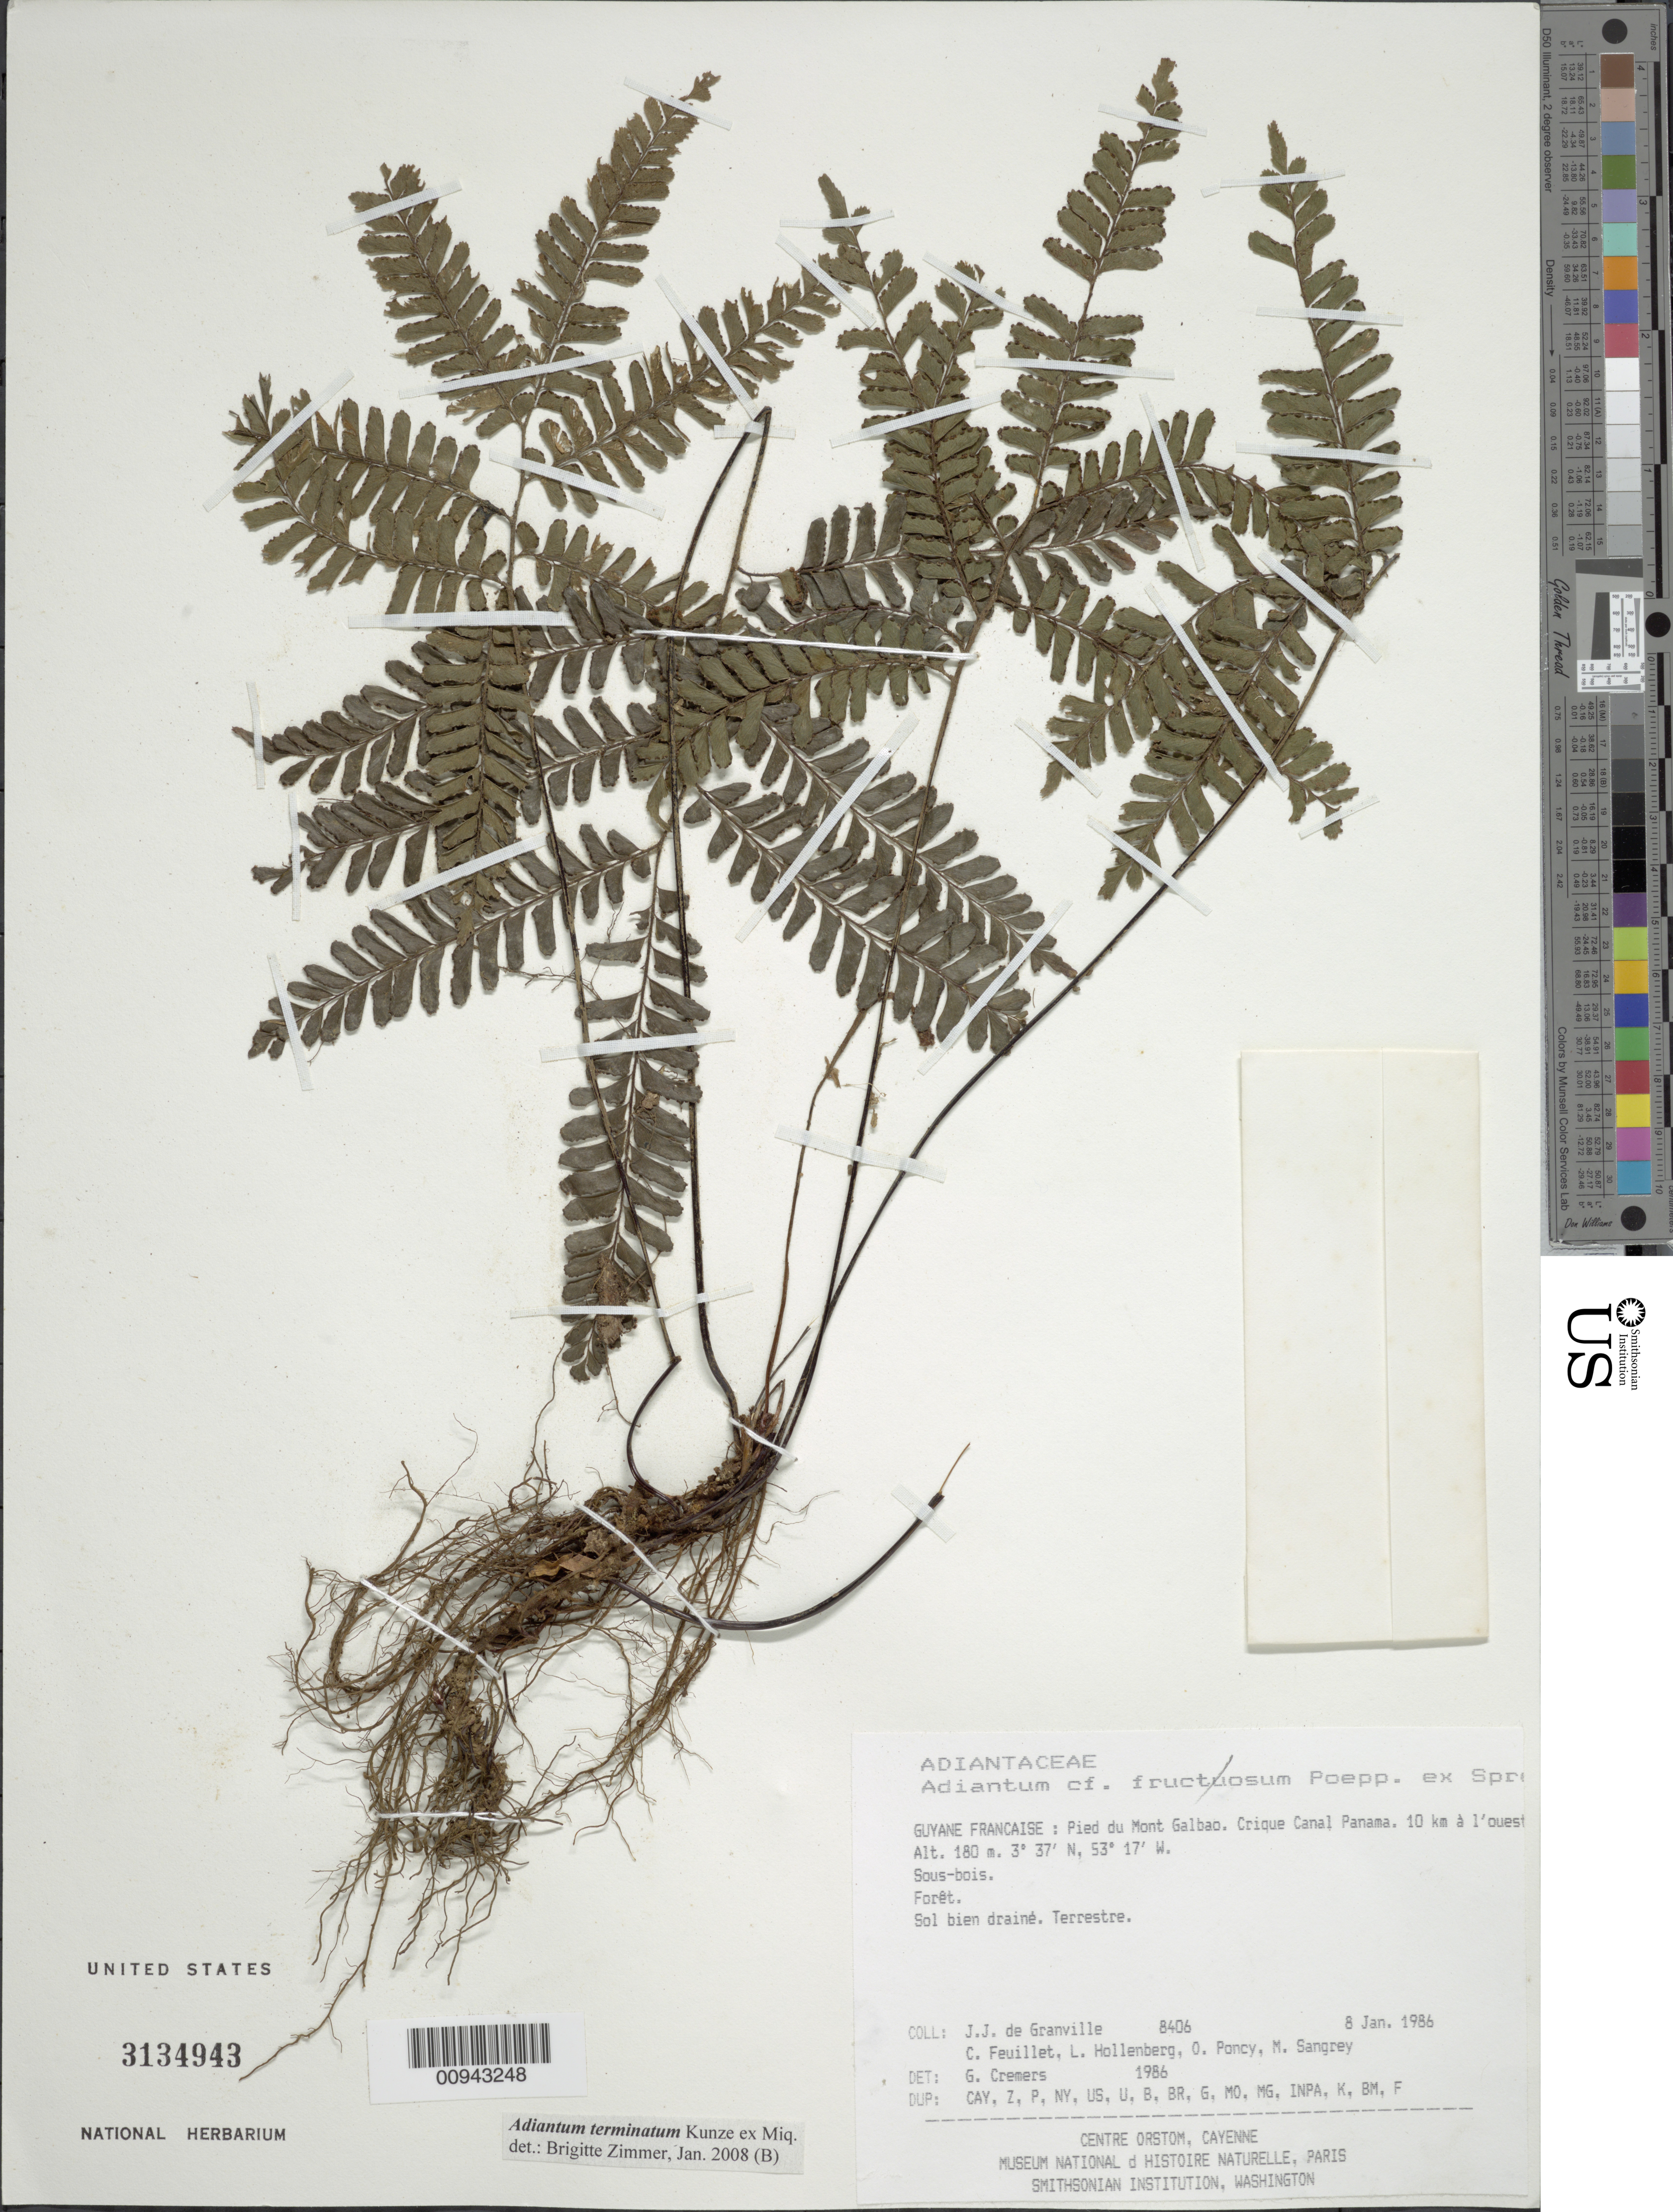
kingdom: Plantae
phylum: Tracheophyta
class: Polypodiopsida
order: Polypodiales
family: Pteridaceae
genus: Adiantum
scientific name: Adiantum terminatum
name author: Kunze ex Miq.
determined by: Zimmer, B.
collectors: J.-J. de Granville, C. Feuillet, L. Hollenberg, O. Poncy & M. S. Sangrey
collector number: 8406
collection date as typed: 8-Jan-86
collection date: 1986-01-08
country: French Guiana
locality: Pied du Mont Galbao. Crique Canal Panama. 10 km à l'ouest de Saül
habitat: Sous-bois; forêt; sol bien drainé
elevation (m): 180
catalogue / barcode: US 3134943